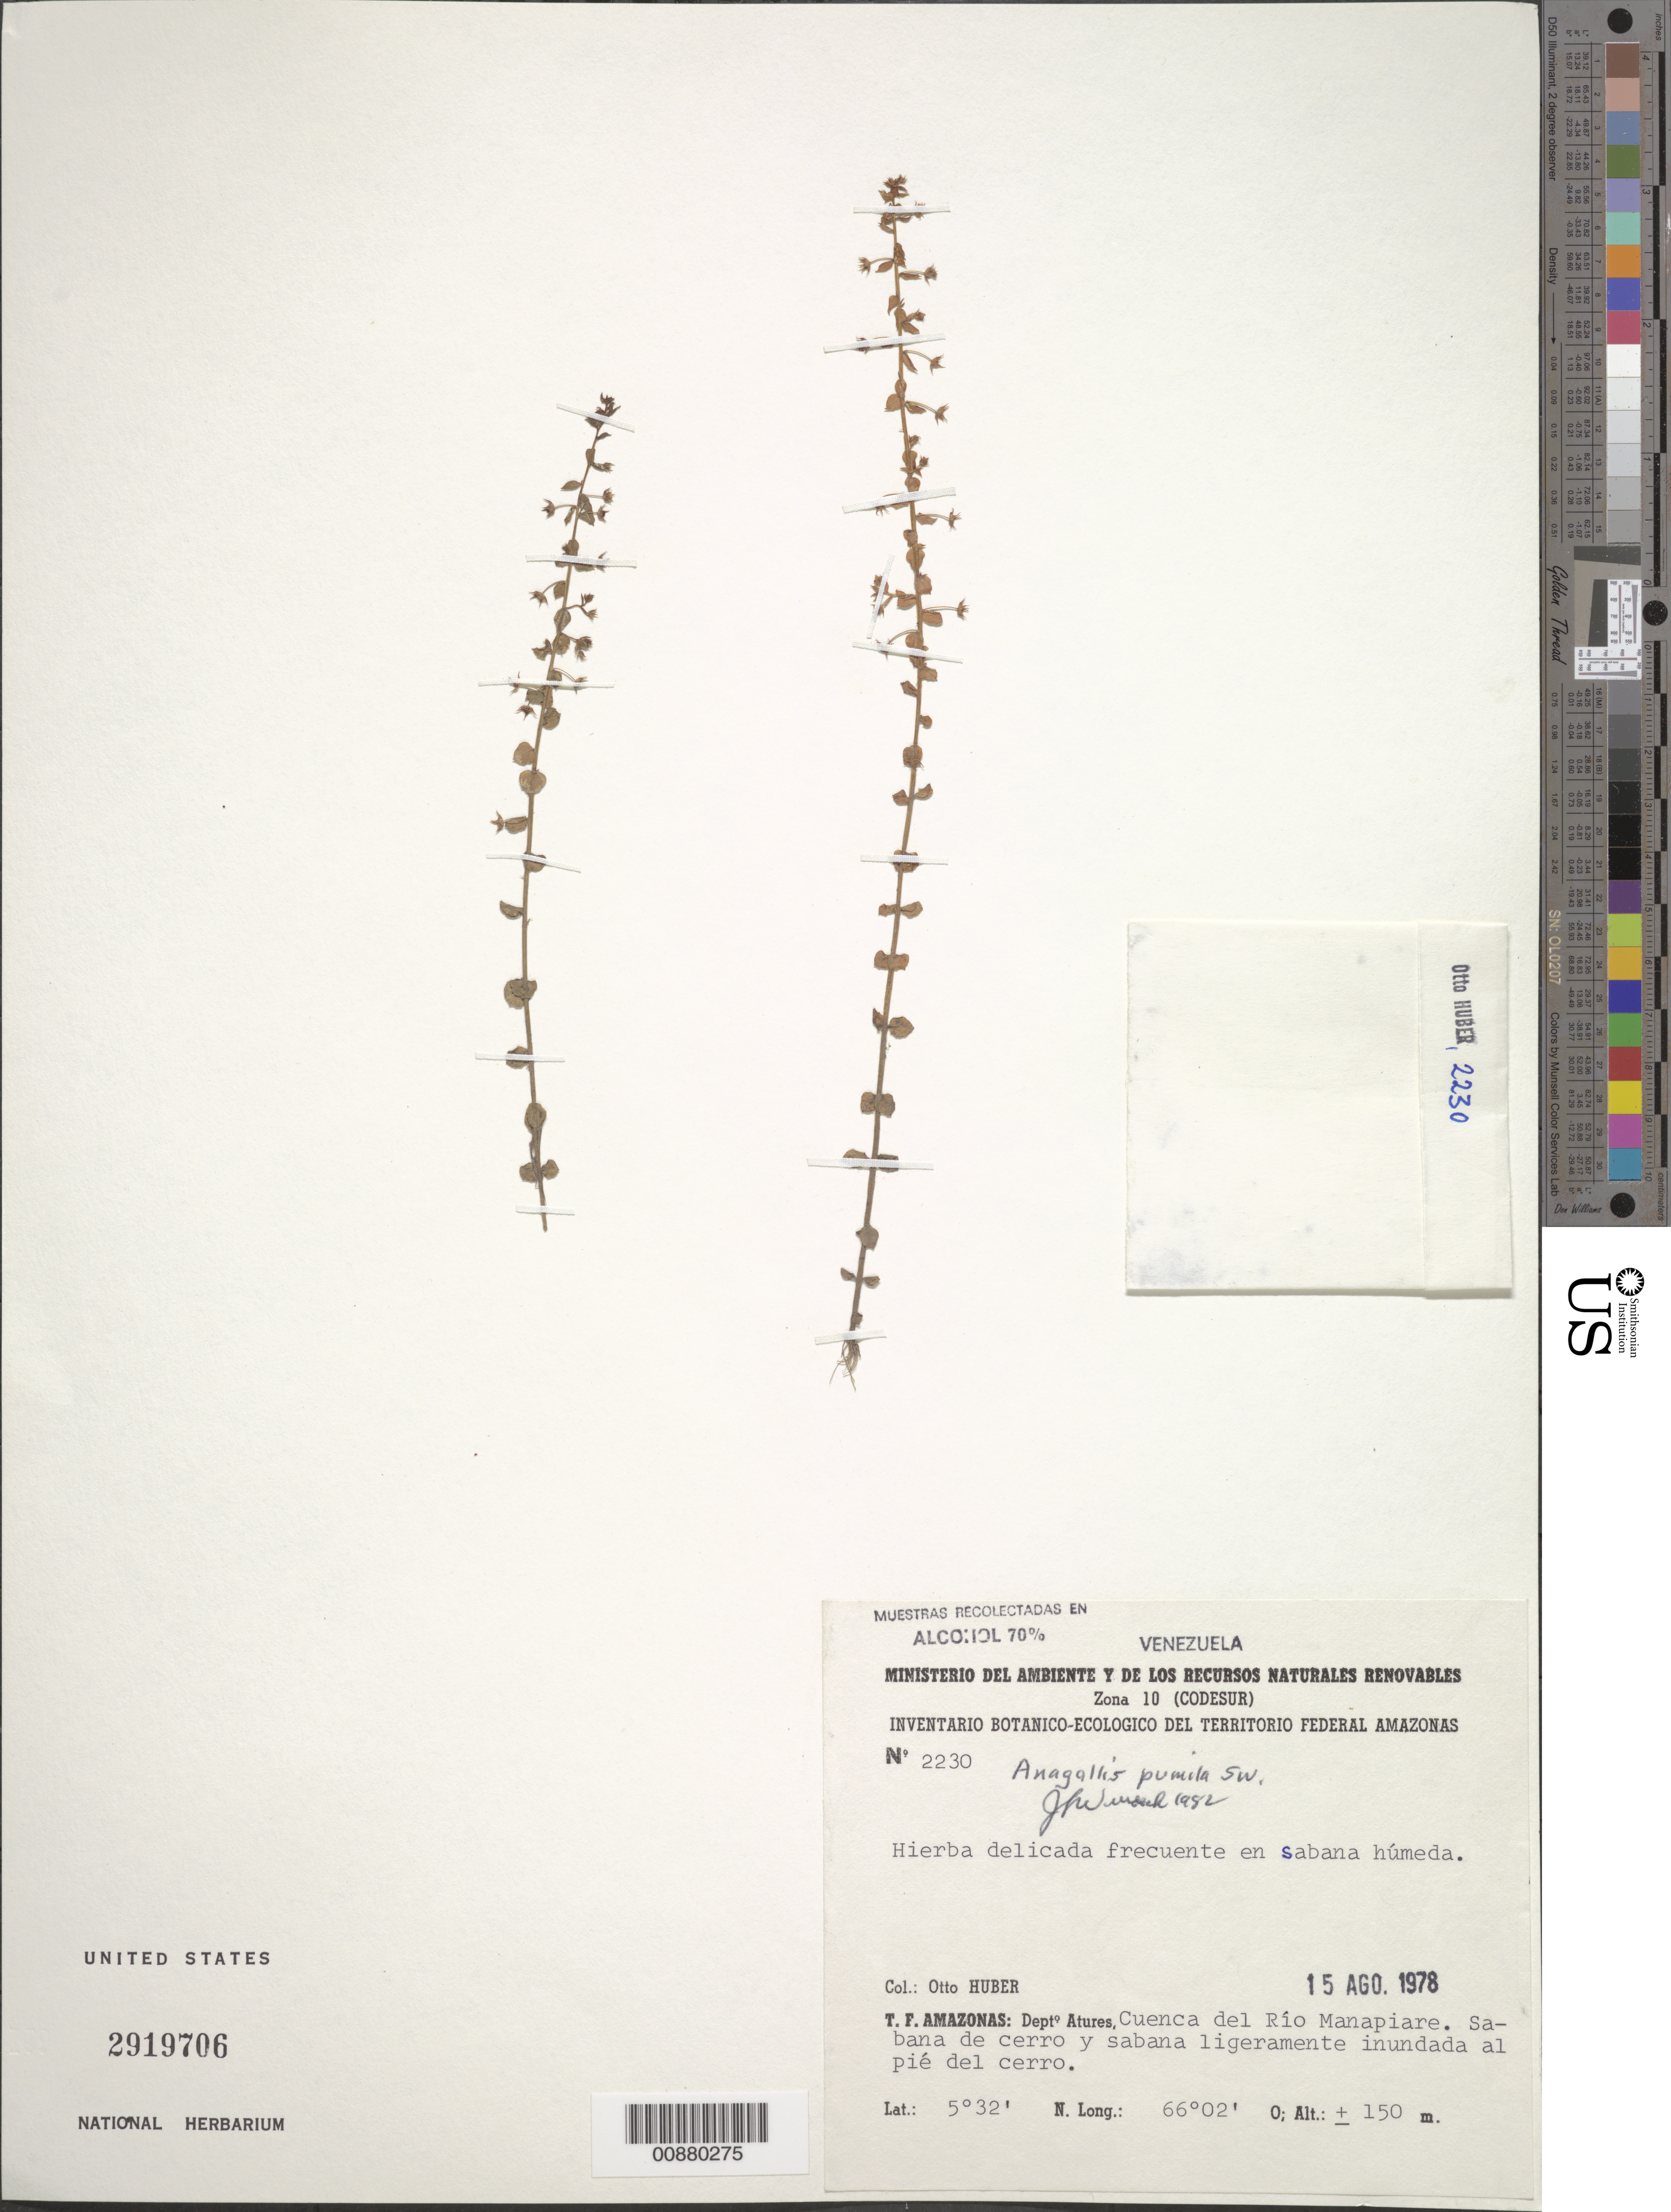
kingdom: Plantae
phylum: Tracheophyta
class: Magnoliopsida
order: Ericales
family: Primulaceae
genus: Anagallis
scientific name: Anagallis pumila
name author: Sw.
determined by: Wurdack, John J., (US), US (UNITED STATES)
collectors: O. Huber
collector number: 2230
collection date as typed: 15-Aug-78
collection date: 1978-08-15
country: Venezuela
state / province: Amazonas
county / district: Atures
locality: Río Manapiare, cuenca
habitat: Sabana húmeda; sabana de cerro y sabana ligeramente inundada al pié del cerro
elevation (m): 150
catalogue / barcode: US 2919706